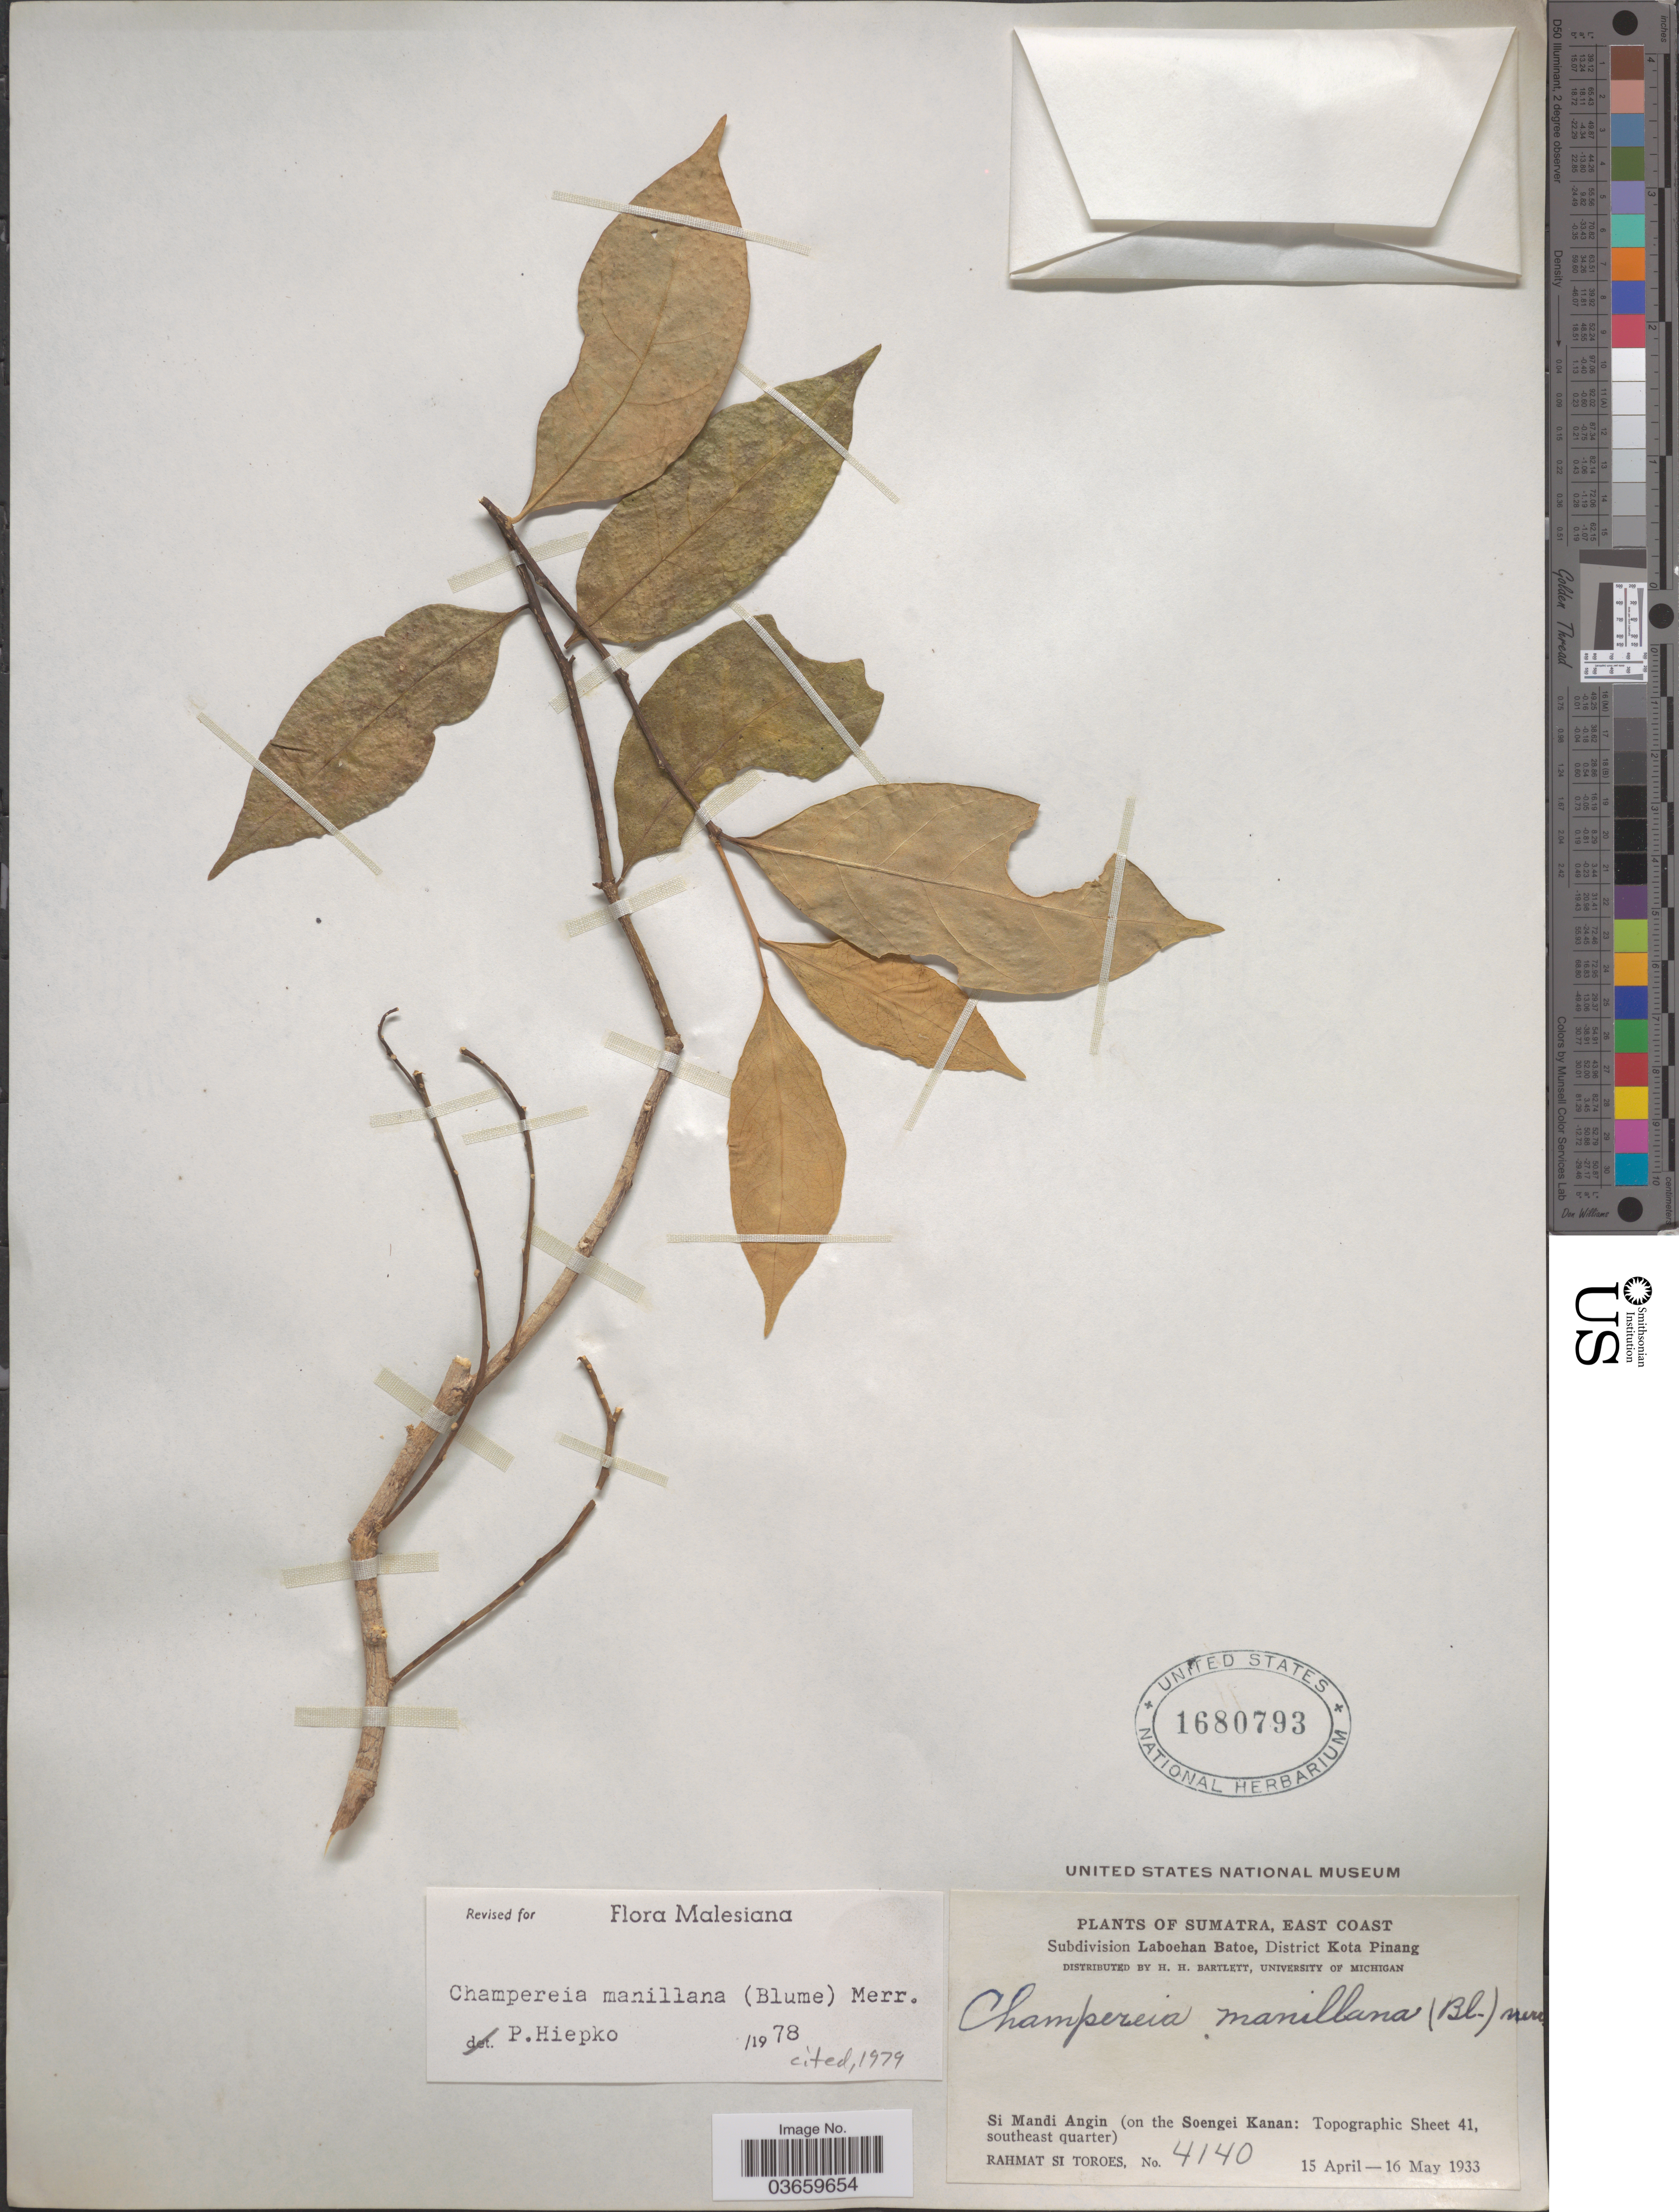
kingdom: Plantae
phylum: Tracheophyta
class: Magnoliopsida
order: Santalales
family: Opiliaceae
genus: Champereia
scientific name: Champereia manillana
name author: (Blume) Merr.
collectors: Rahmat Si Boeea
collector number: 4140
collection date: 1933-04-15/1933-05-16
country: Indonesia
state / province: Sumatra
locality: East Coast. Subdivision Laboehan Batoe, District Kota Pinang. Si Mandi Angin (on the Soengei Kanan: Topographic Sheet 41, southeast quarter).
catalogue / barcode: US 1680793